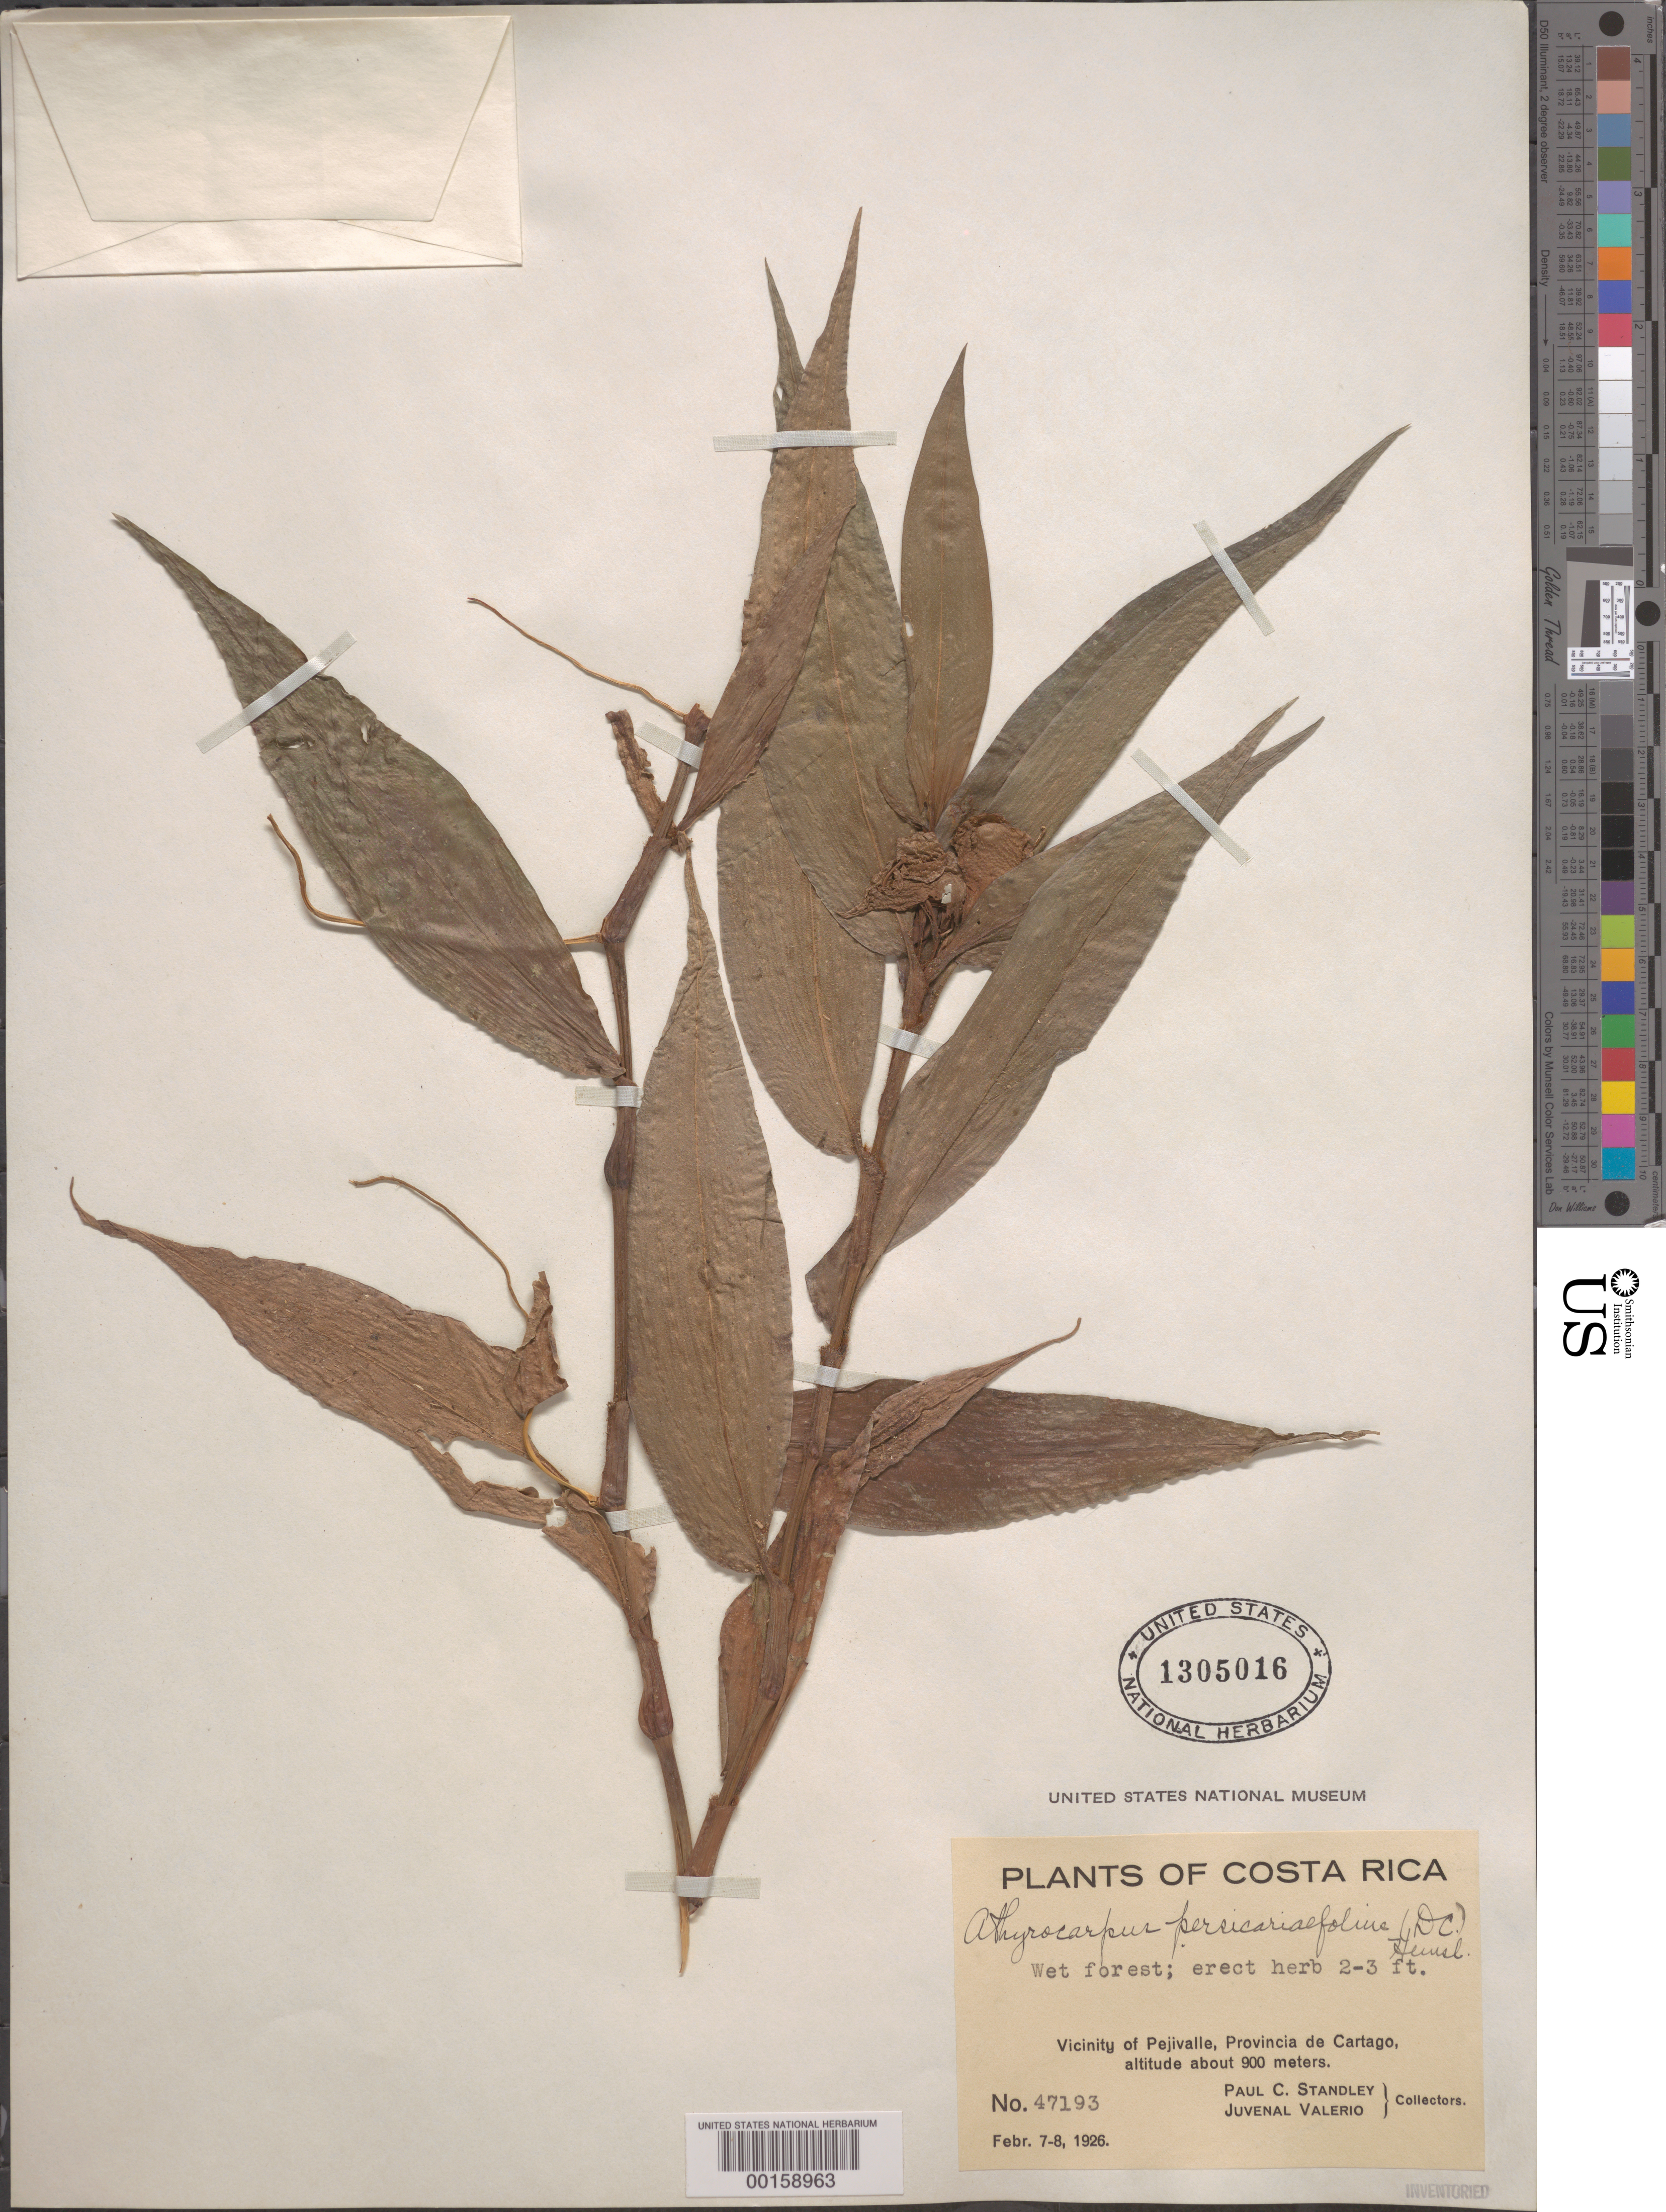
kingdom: Plantae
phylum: Tracheophyta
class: Liliopsida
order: Commelinales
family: Commelinaceae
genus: Commelina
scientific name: Commelina rufipes var. glabrata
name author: (D.R. Hunt) Faden & D.R. Hunt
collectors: P. C. Standley & J. Valerio R.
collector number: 47193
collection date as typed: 07 Feb 1926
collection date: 1926-02-07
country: Costa Rica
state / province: Cartago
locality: Pejivalle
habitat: Wet forest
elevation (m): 900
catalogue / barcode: US 1305016